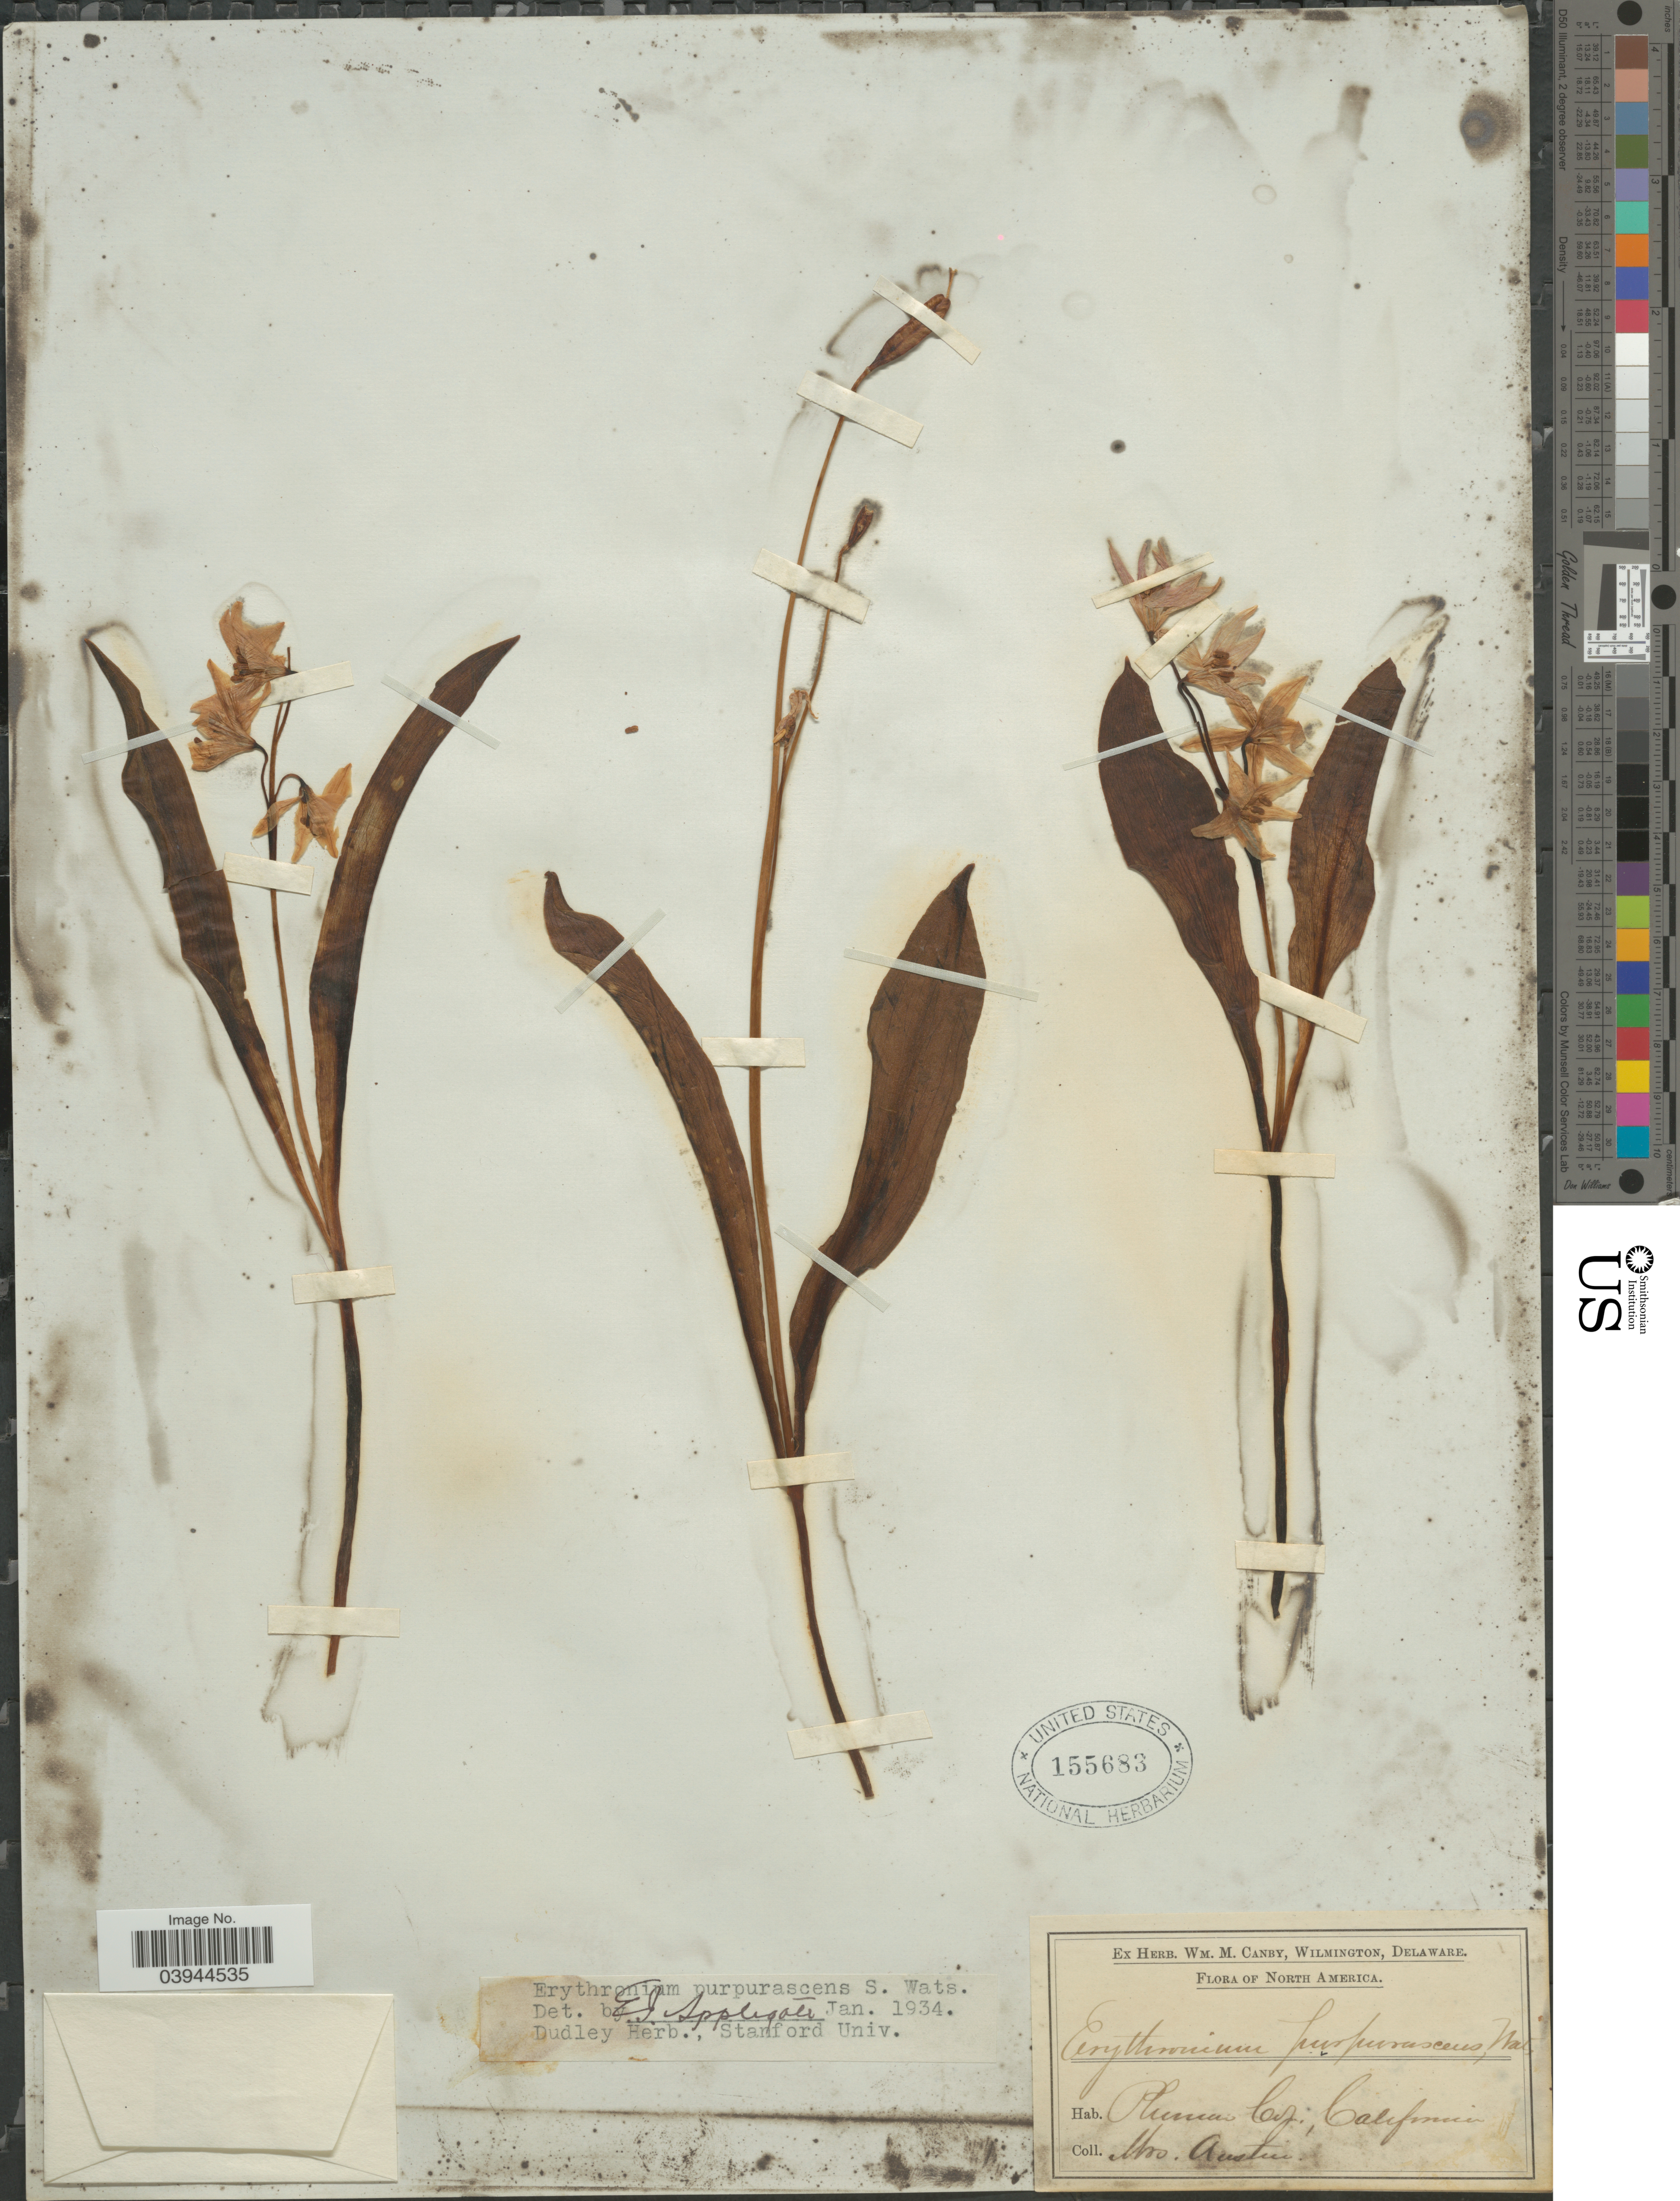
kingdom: Plantae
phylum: Tracheophyta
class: Liliopsida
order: Liliales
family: Liliaceae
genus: Erythronium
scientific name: Erythronium purpurascens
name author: S. Watson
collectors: Austin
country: United States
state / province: California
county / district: Plumas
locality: North America. Plumas Cy.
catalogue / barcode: US 155683